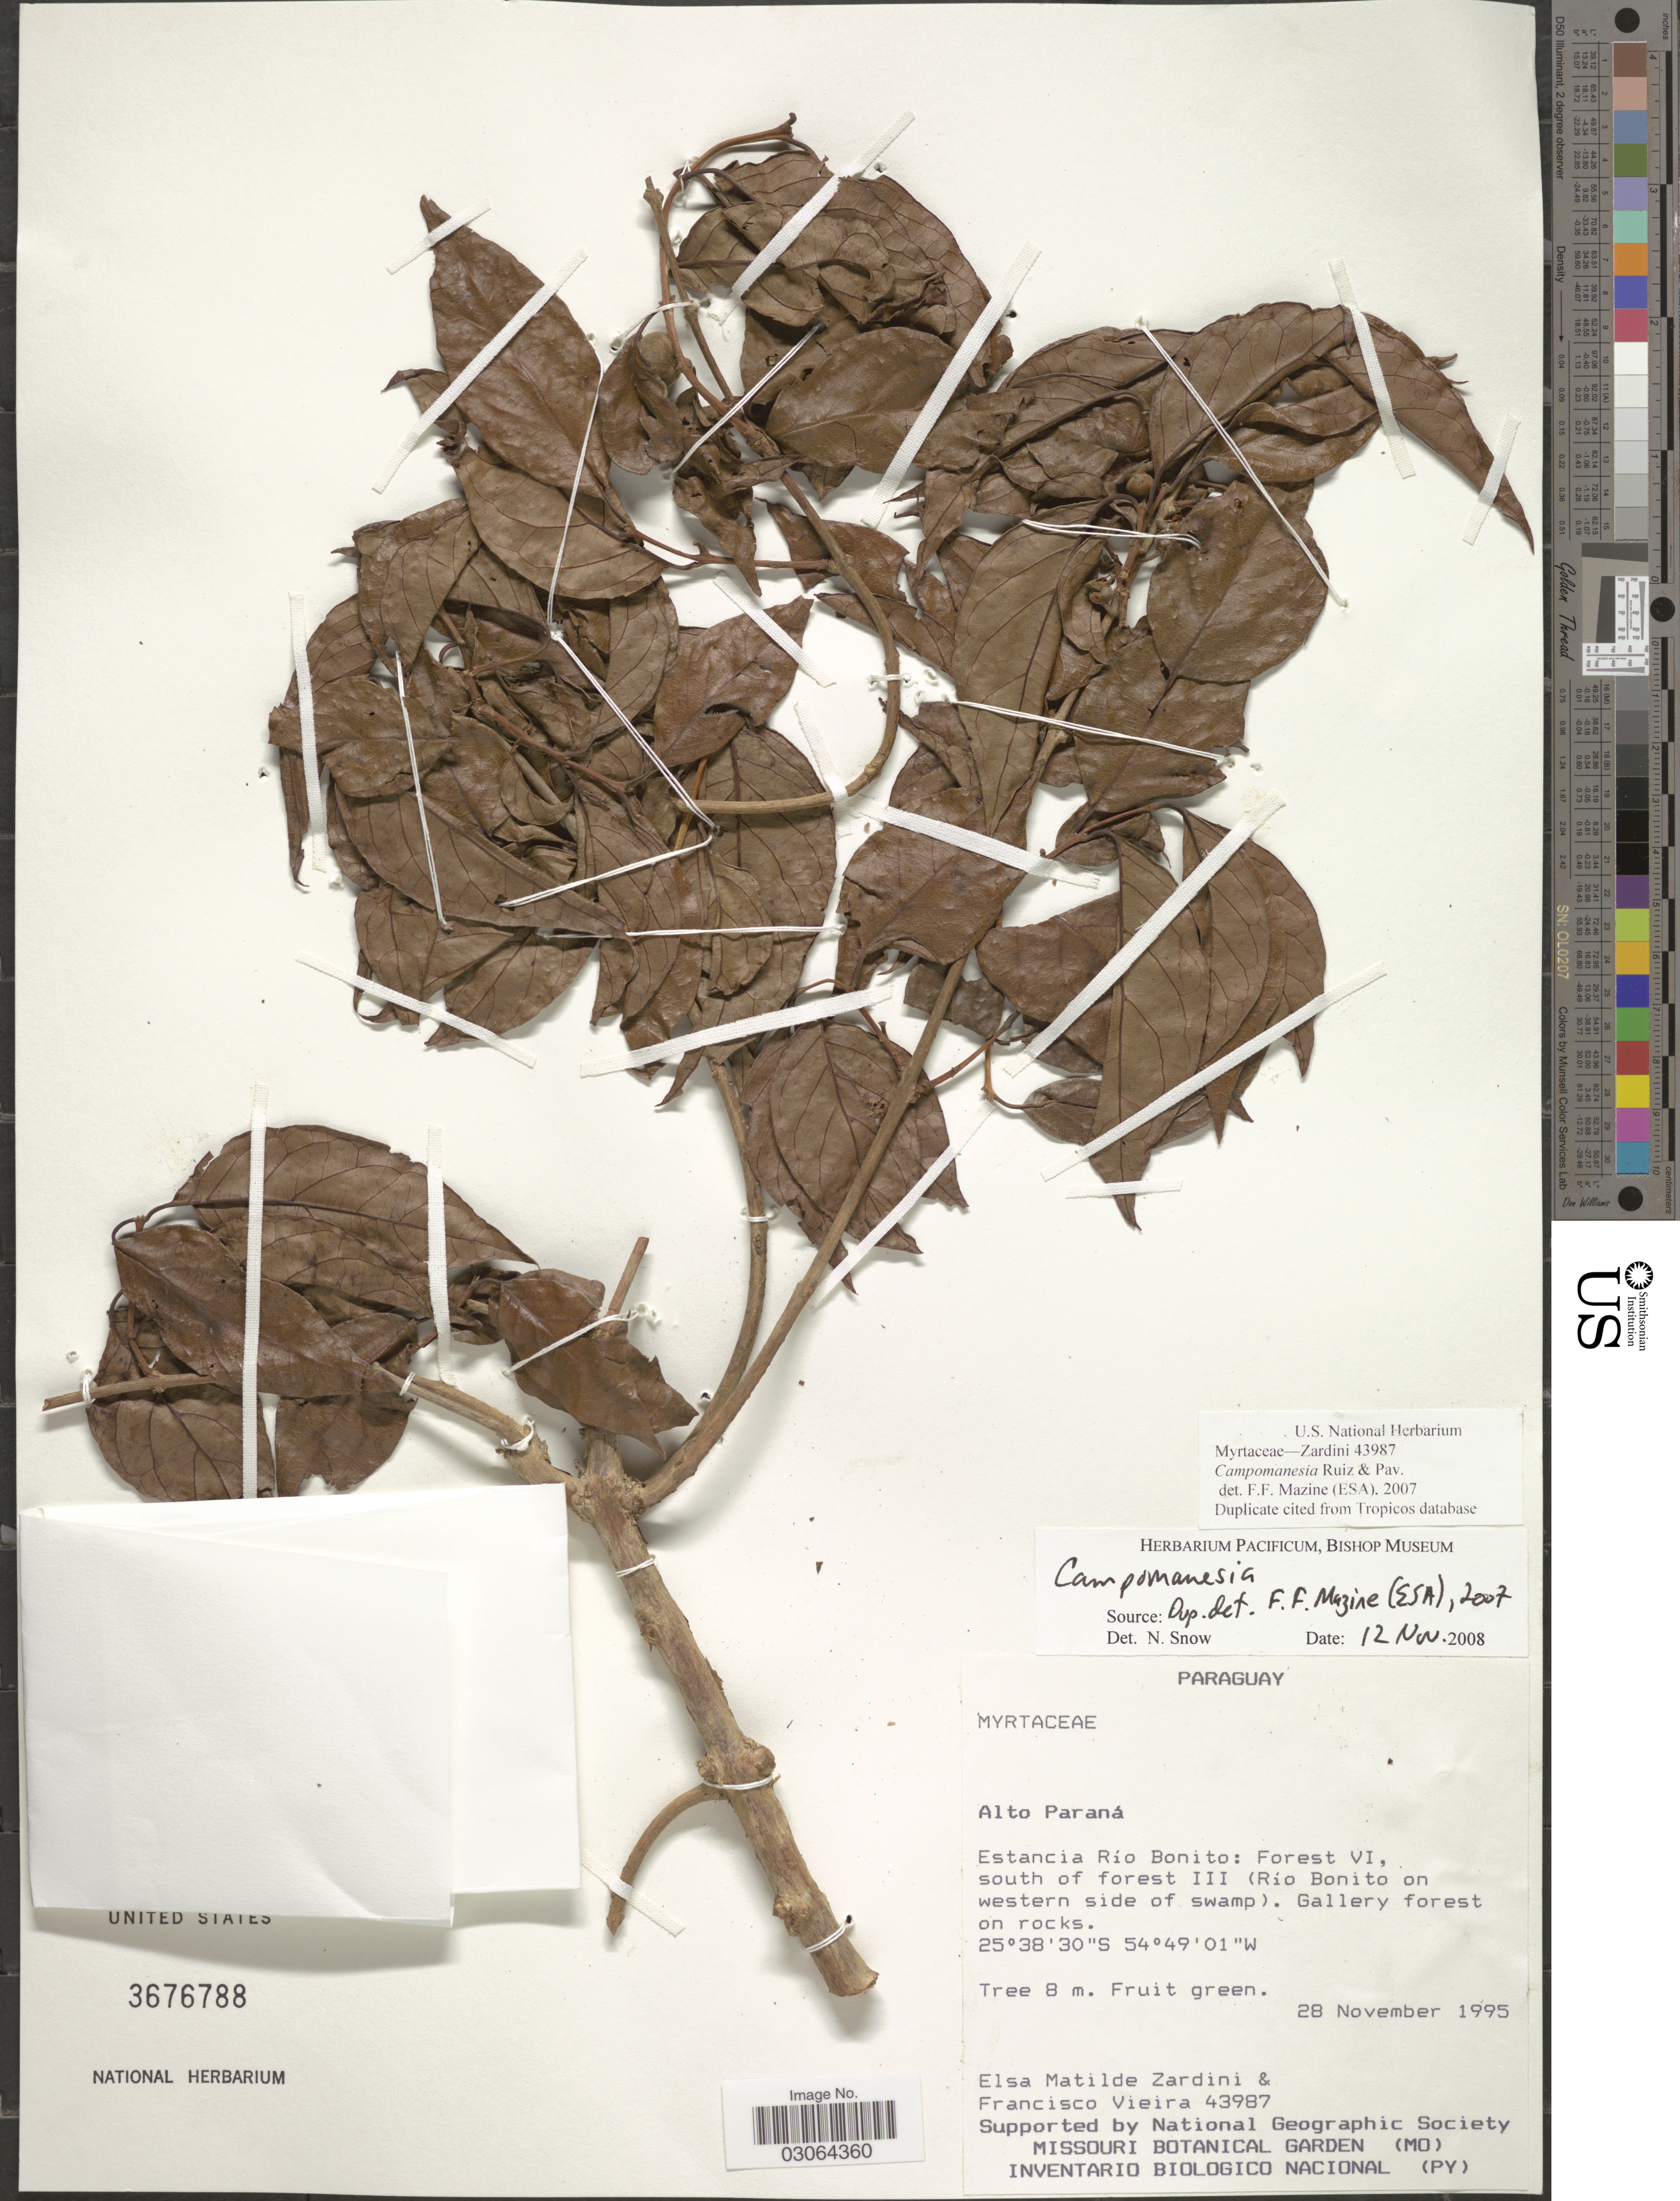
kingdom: Plantae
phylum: Tracheophyta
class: Magnoliopsida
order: Myrtales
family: Myrtaceae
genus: Campomanesia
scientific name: Campomanesia sp.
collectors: E. M. Zardini & F. Vieira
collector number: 43987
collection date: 1995-11-28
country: Paraguay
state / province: Alto Parana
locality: Estancia Río Bonito: Forest VI, south of forest III (Río Bonito on western side of swamp), Gallery forest on rocks.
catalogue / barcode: US 3676788